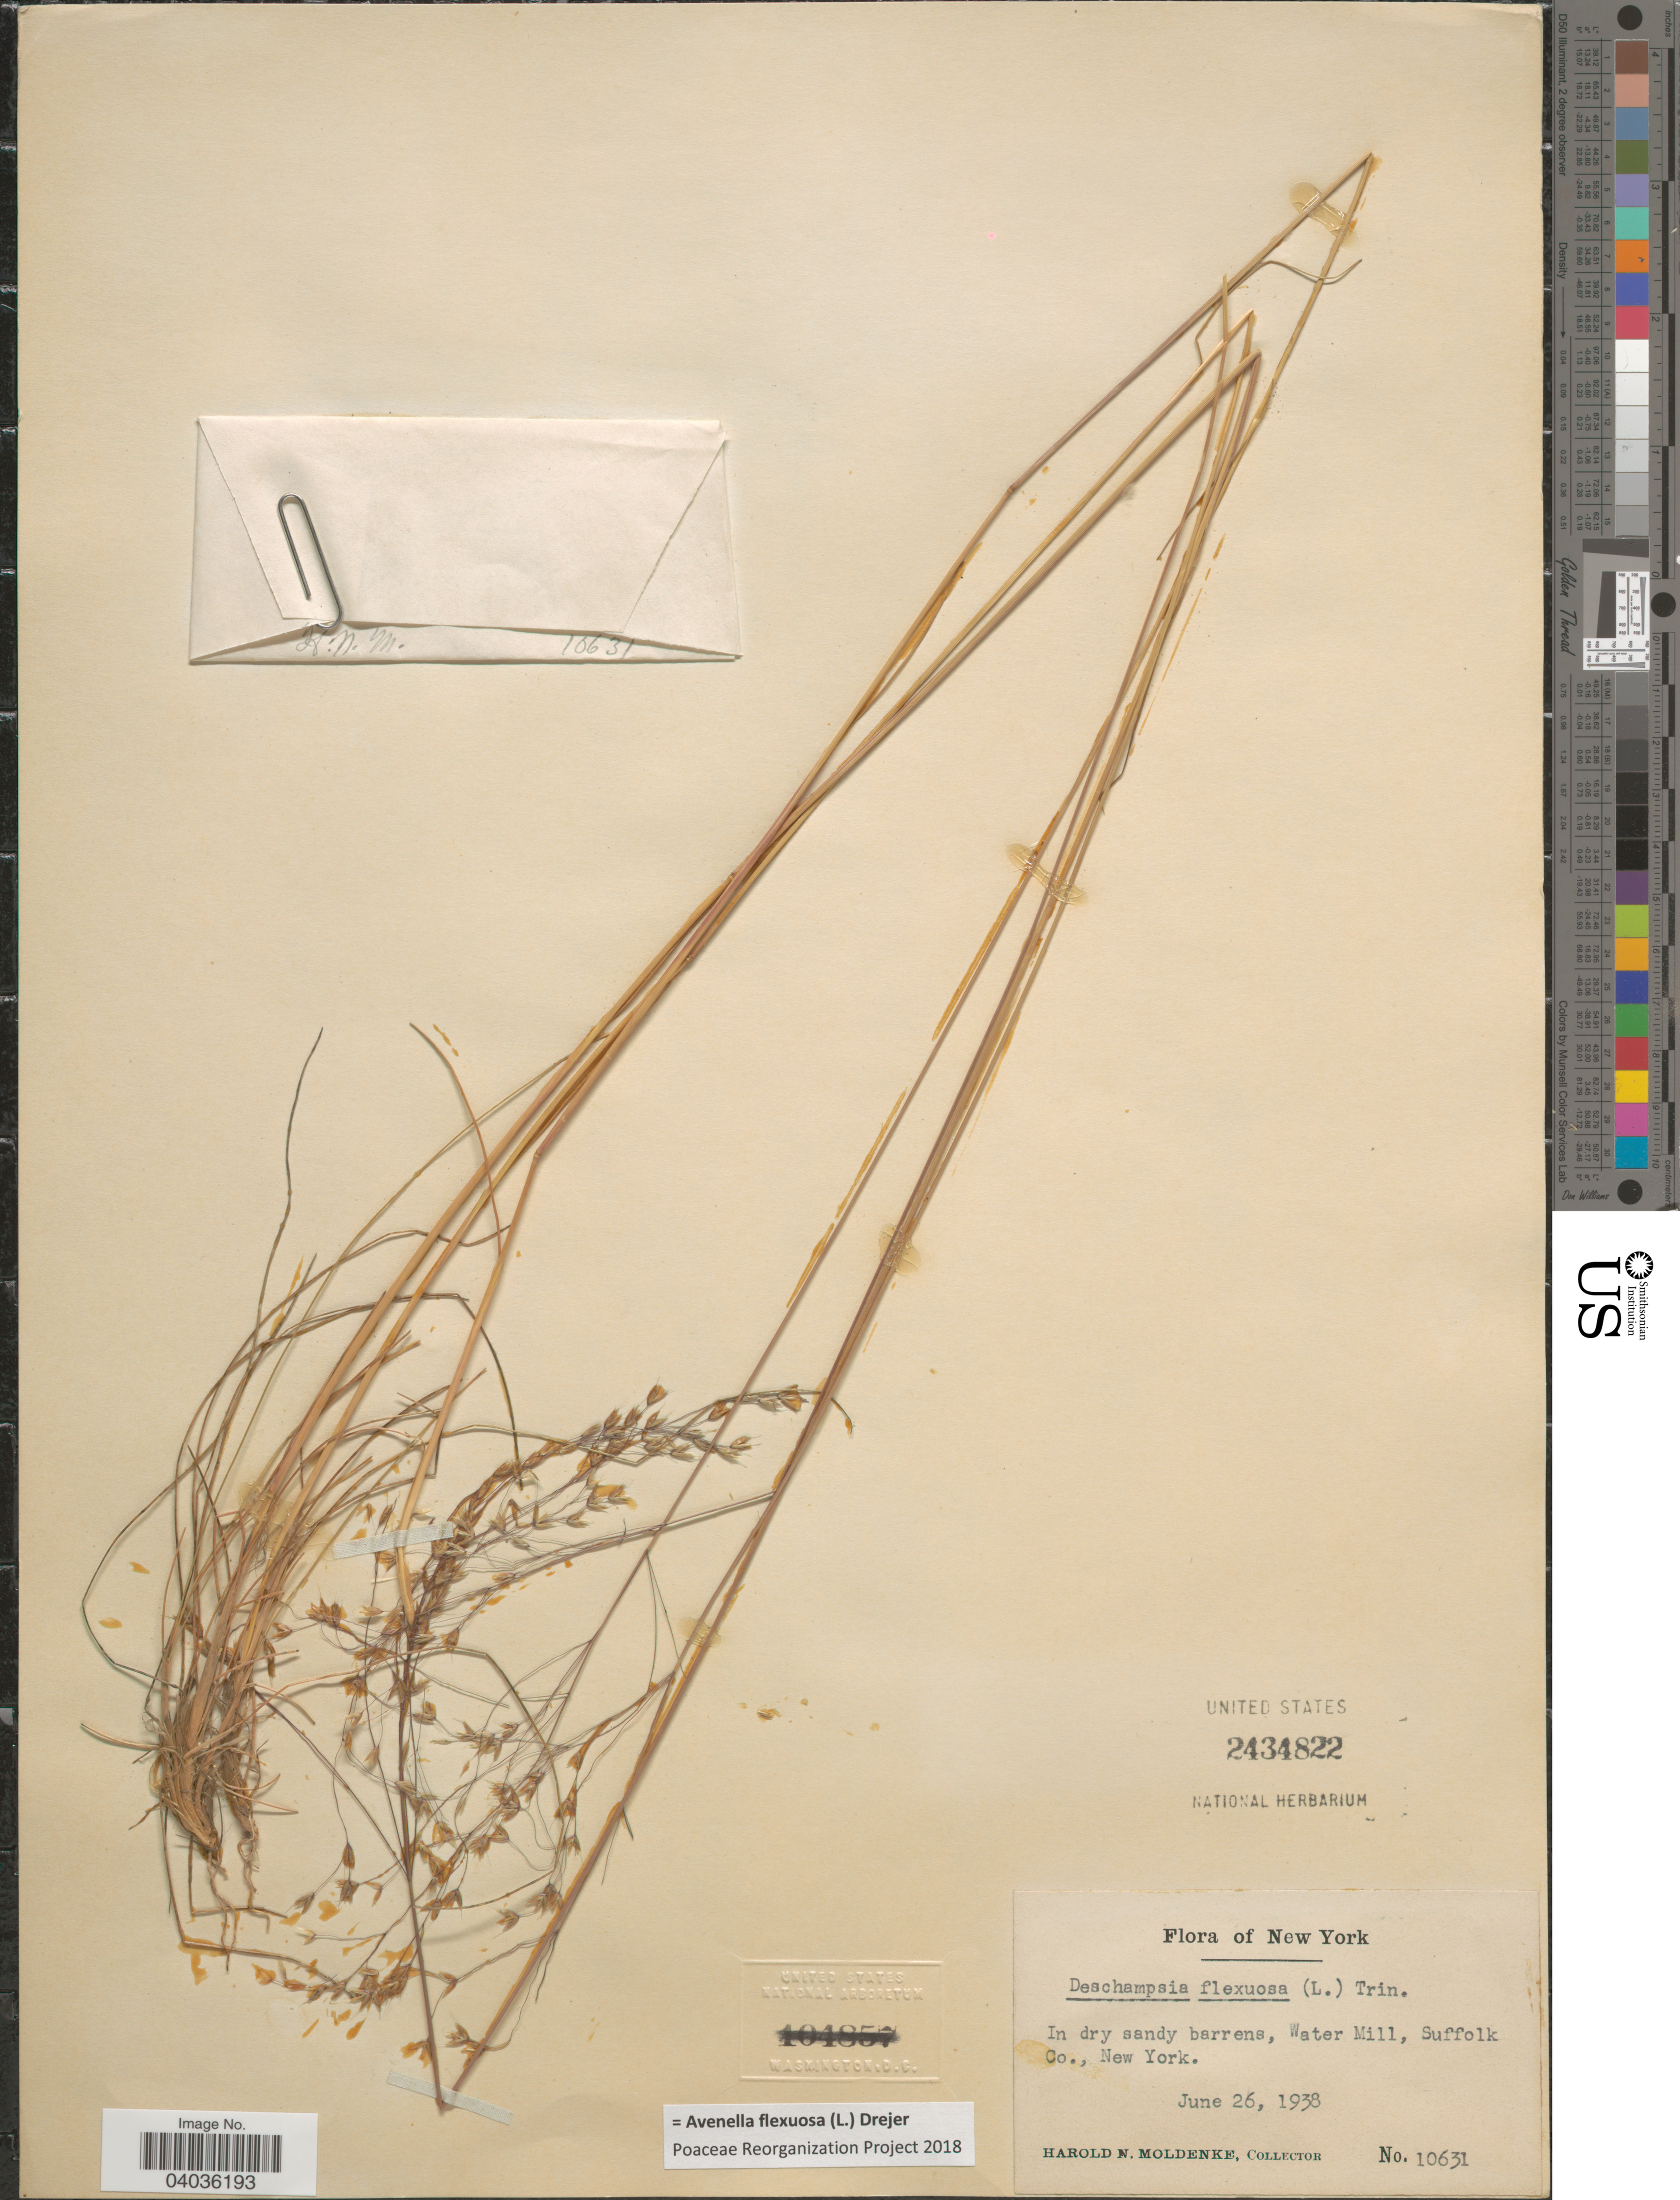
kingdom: Plantae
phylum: Tracheophyta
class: Liliopsida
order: Poales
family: Poaceae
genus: Avenella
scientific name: Avenella flexuosa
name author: (L.) Drejer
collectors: H. N. Moldenke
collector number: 10631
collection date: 1938-06-26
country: United States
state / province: New York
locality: In dry sandy barrens, Water Mill, Suffolk Co.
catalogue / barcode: US 2434822